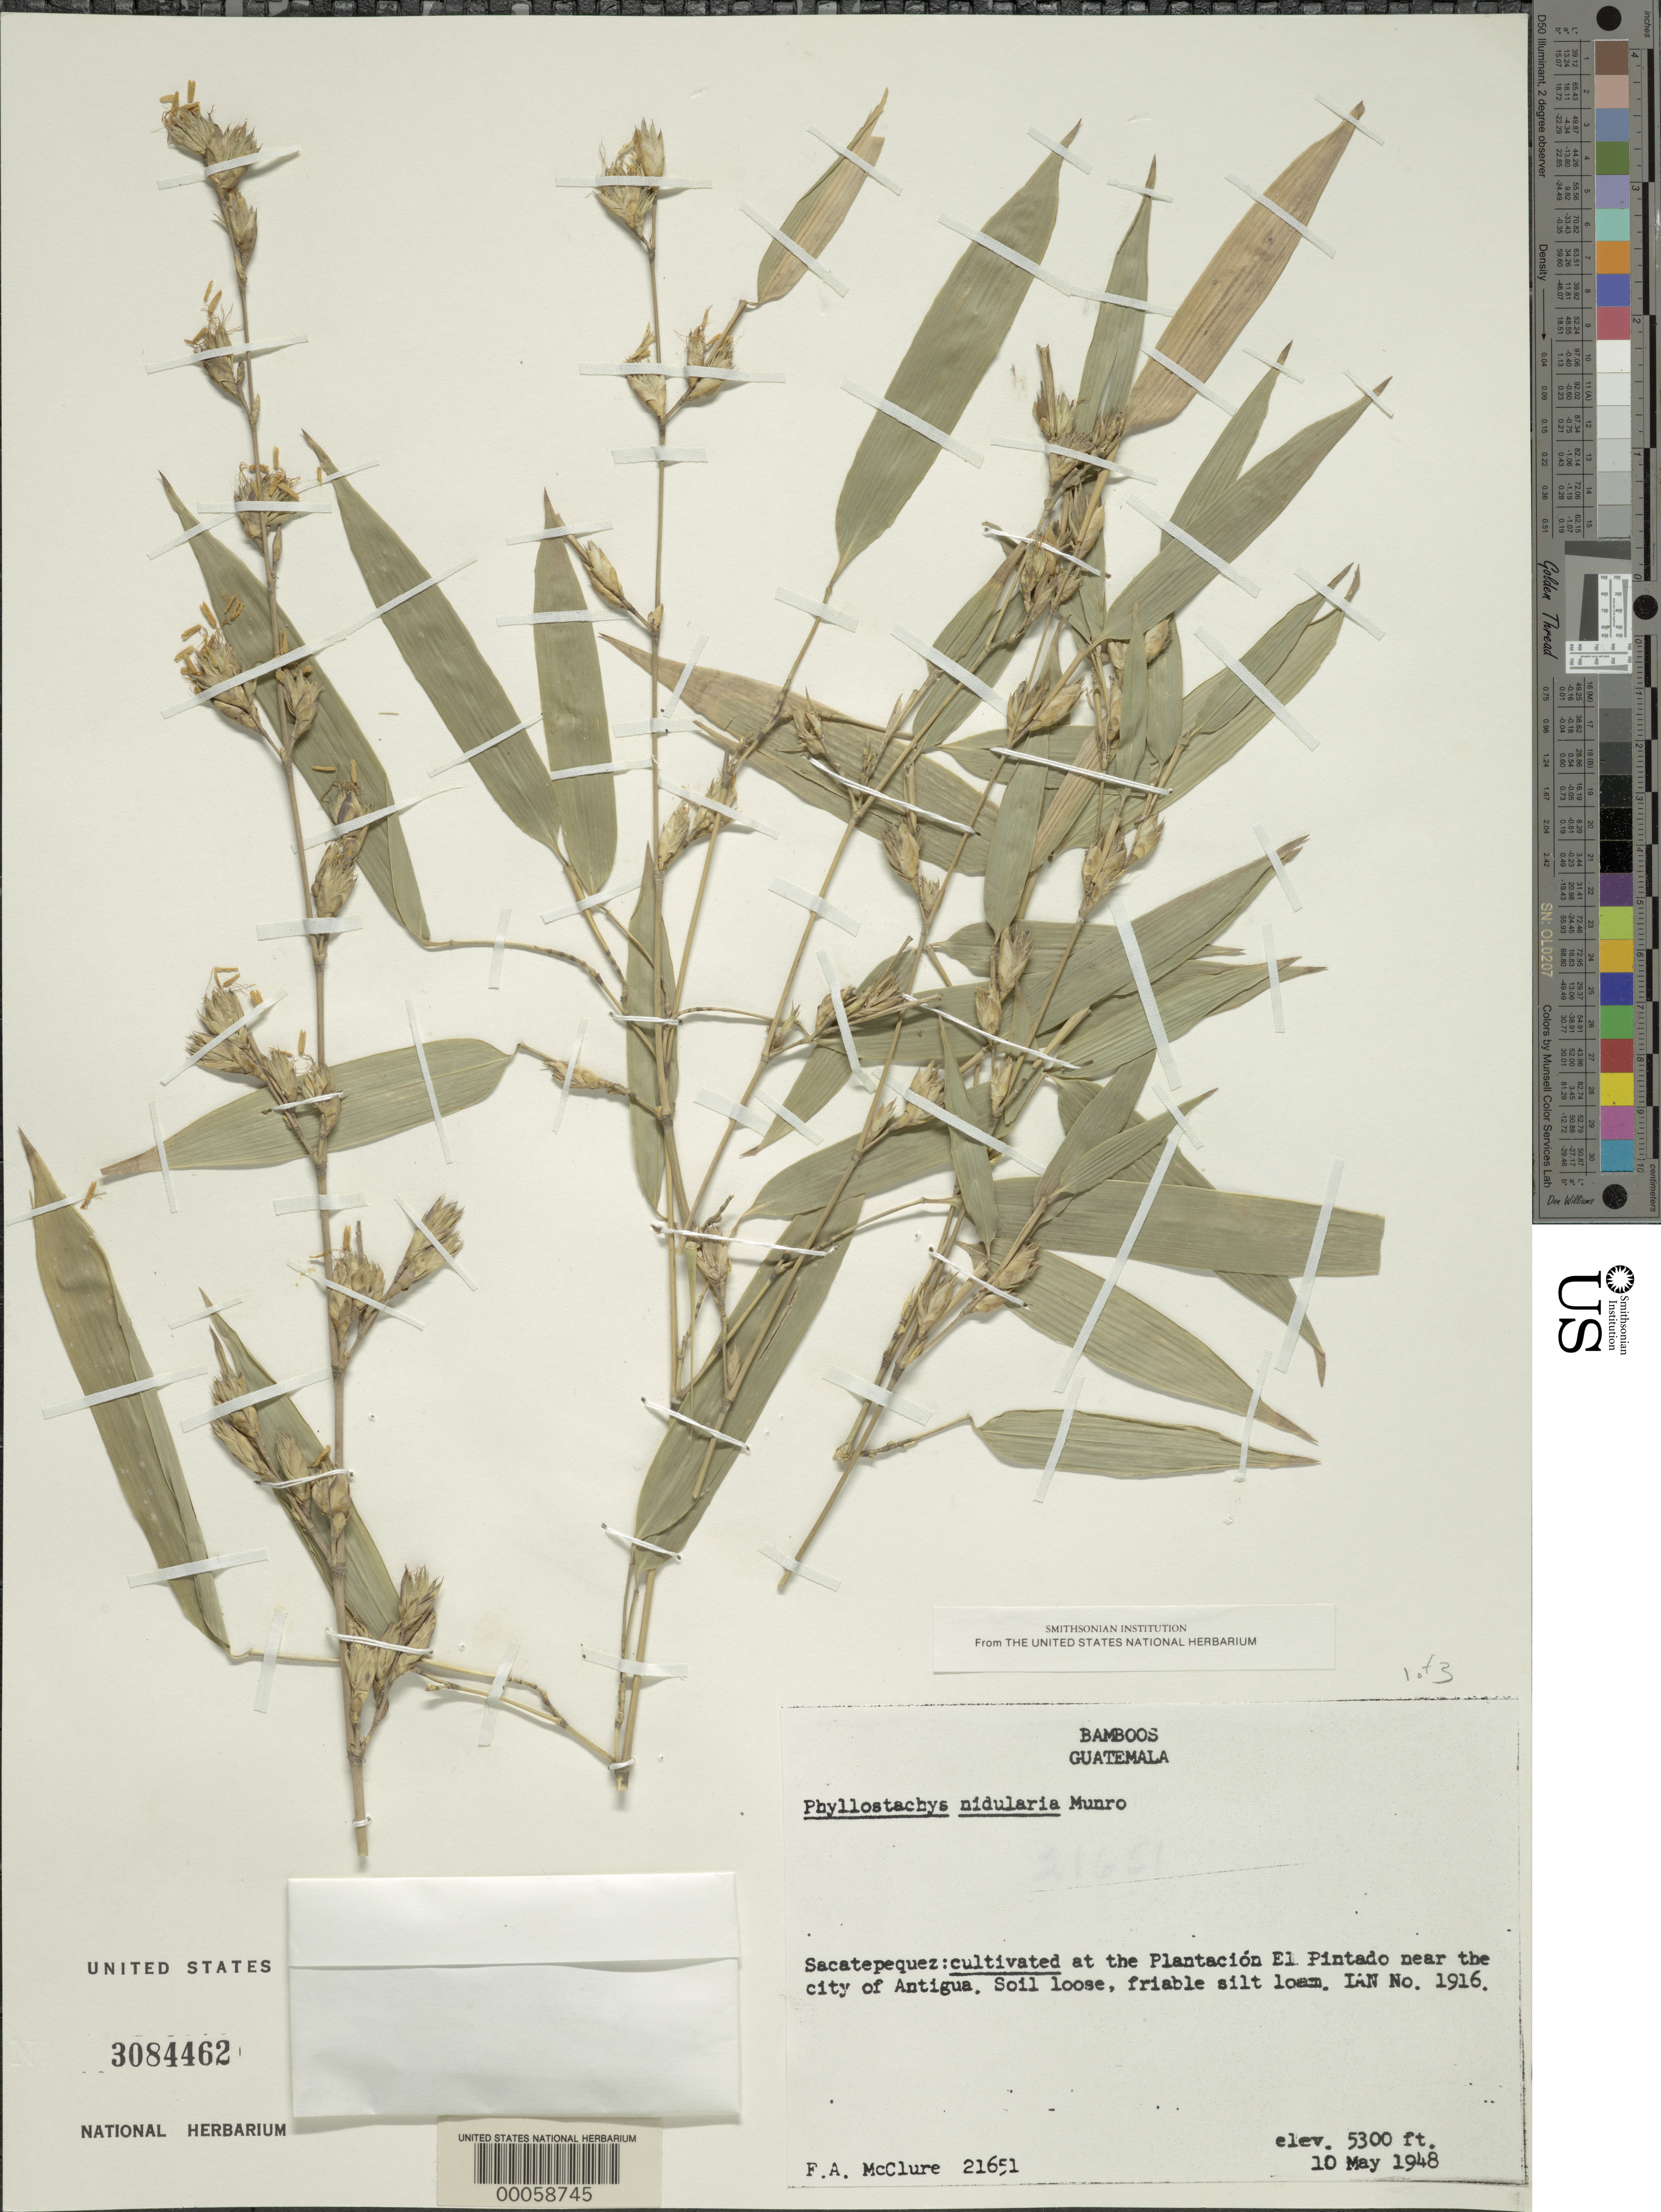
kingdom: Plantae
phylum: Tracheophyta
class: Liliopsida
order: Poales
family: Poaceae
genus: Phyllostachys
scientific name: Phyllostachys nidularia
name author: Munro ex Fenzi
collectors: F. A. McClure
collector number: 21651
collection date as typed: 10 May 1948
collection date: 1948-05-10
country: Guatemala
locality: Sacatepequez: at the plantacion el pintado near the city of Antigua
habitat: Soil loose, friable silt loam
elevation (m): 1615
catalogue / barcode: US 3084462